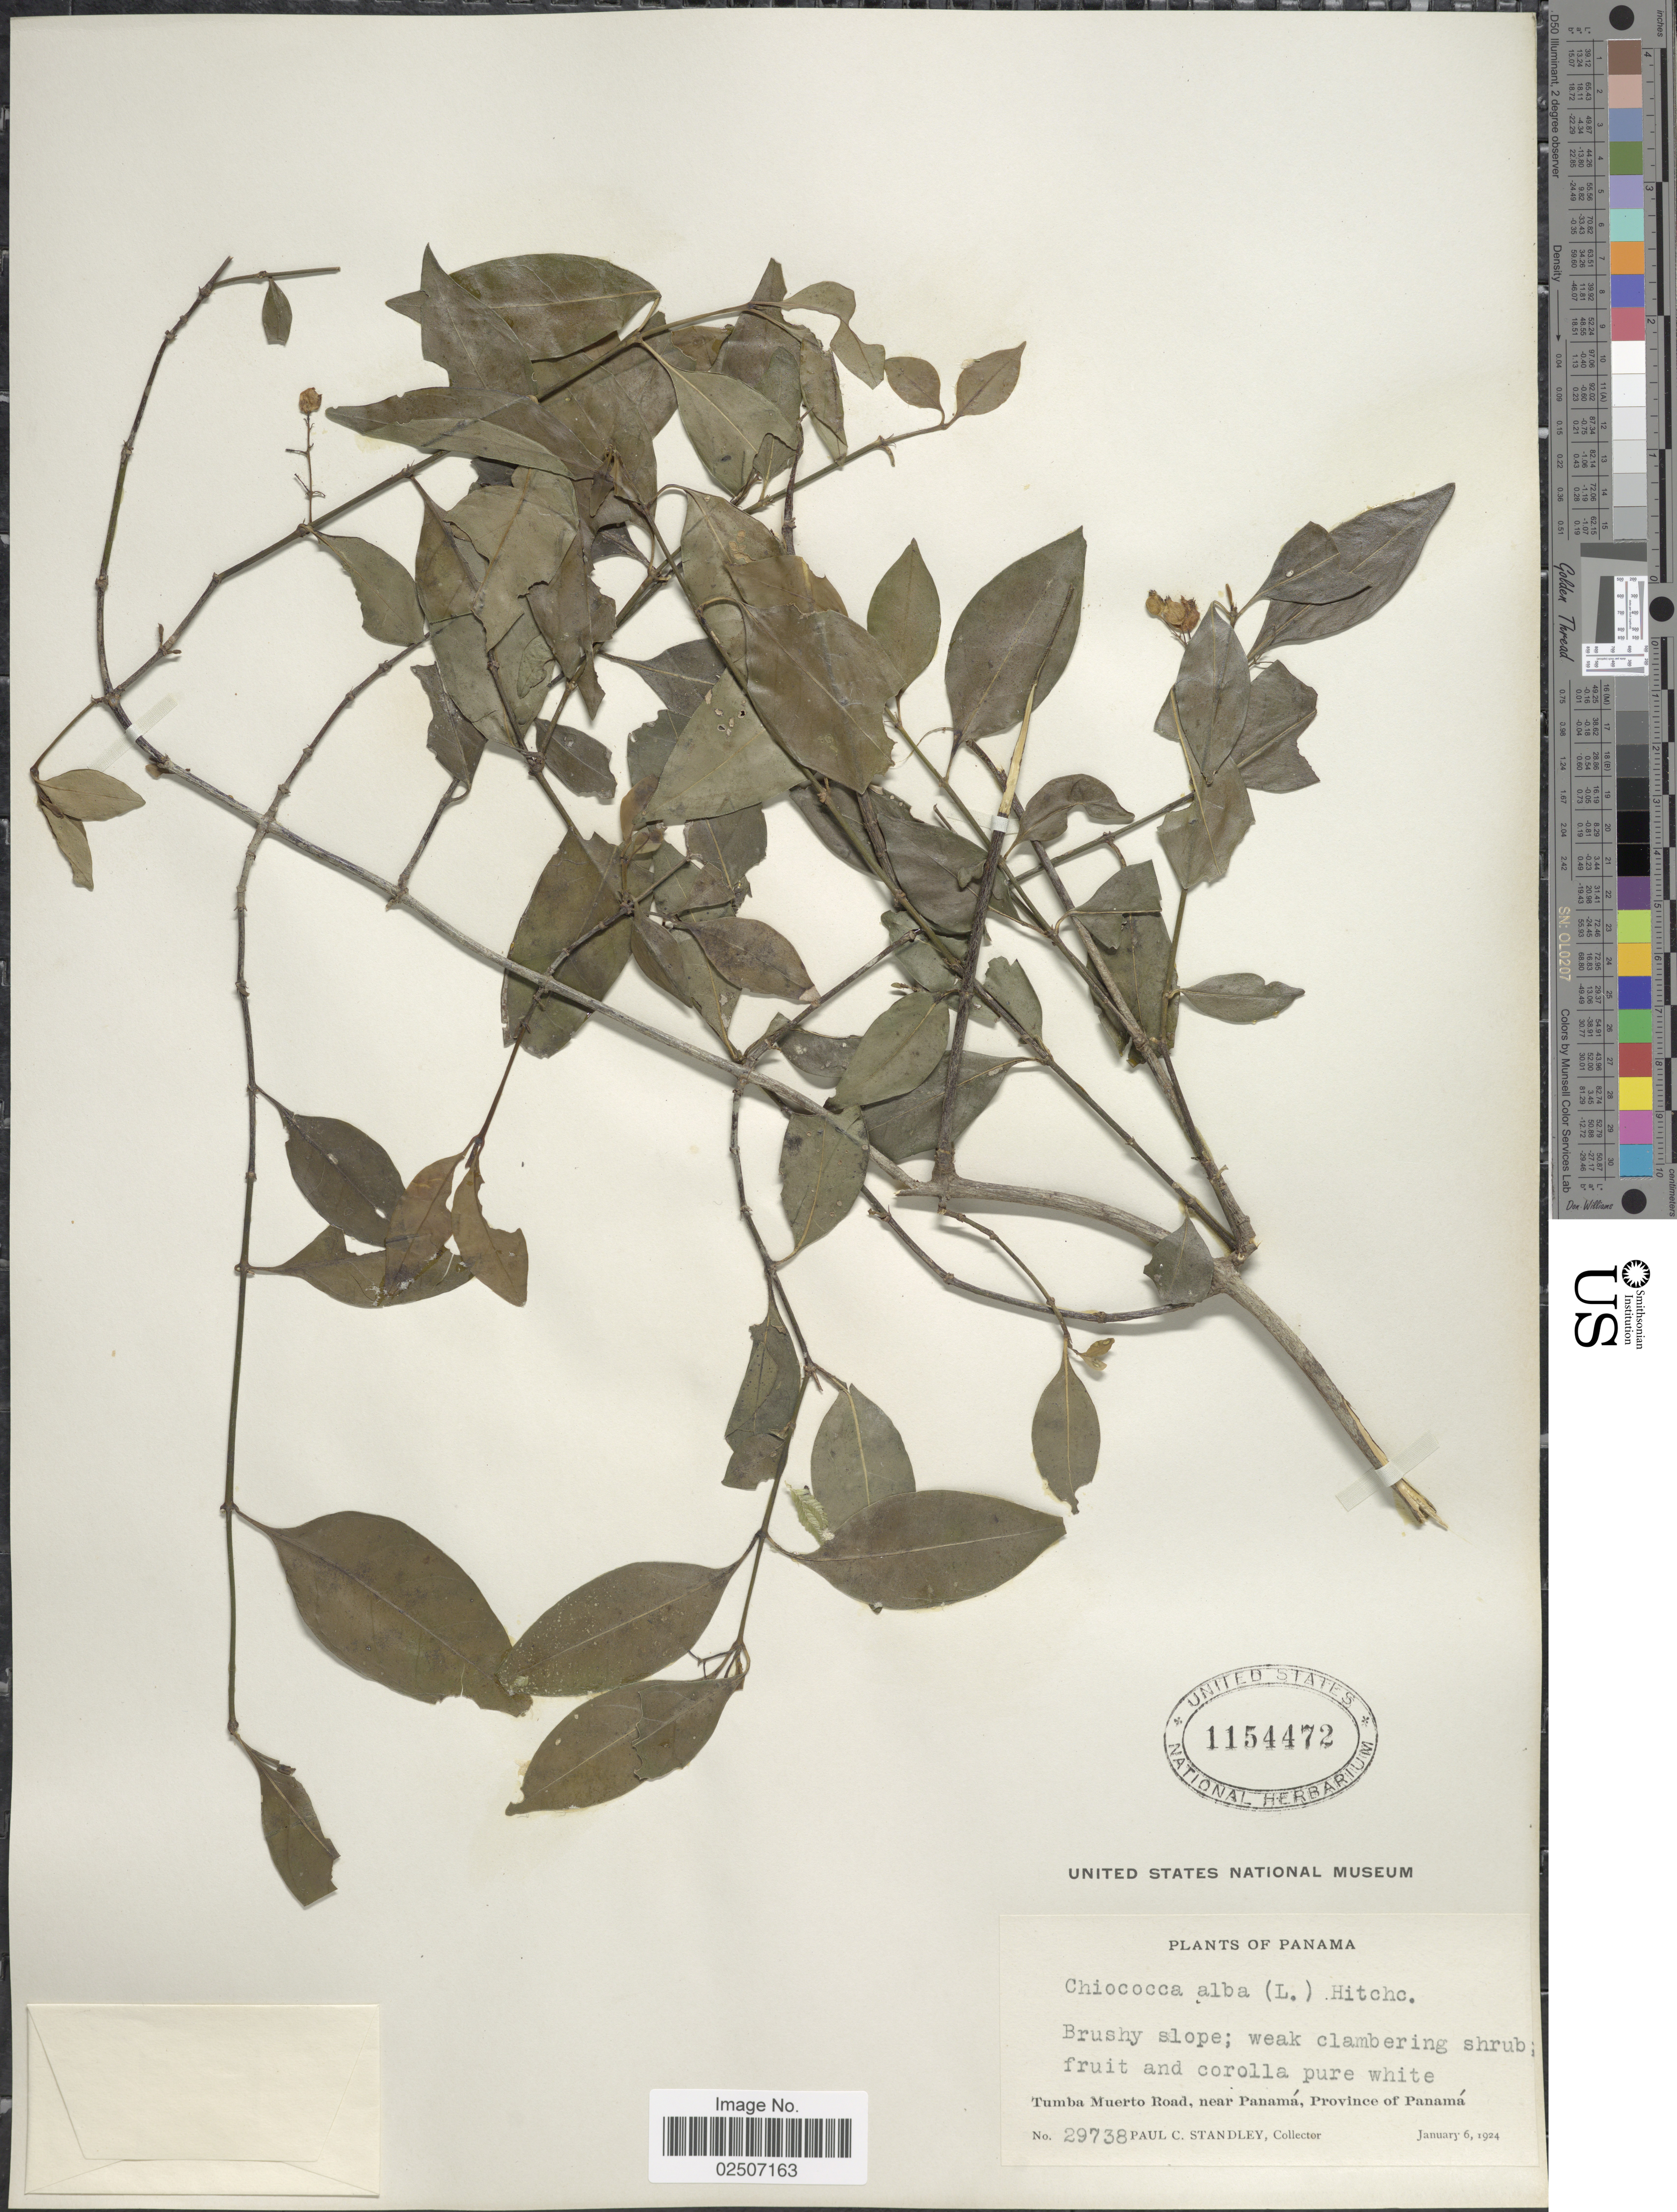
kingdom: Plantae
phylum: Tracheophyta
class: Magnoliopsida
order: Gentianales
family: Rubiaceae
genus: Chiococca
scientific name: Chiococca alba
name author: (L.) Hitchc.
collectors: P. C. Standley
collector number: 29738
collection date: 1924-01-06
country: Panama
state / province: Panamá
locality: Tumba Muerto Road, near Panama, Province of Panama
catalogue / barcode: US 1154472